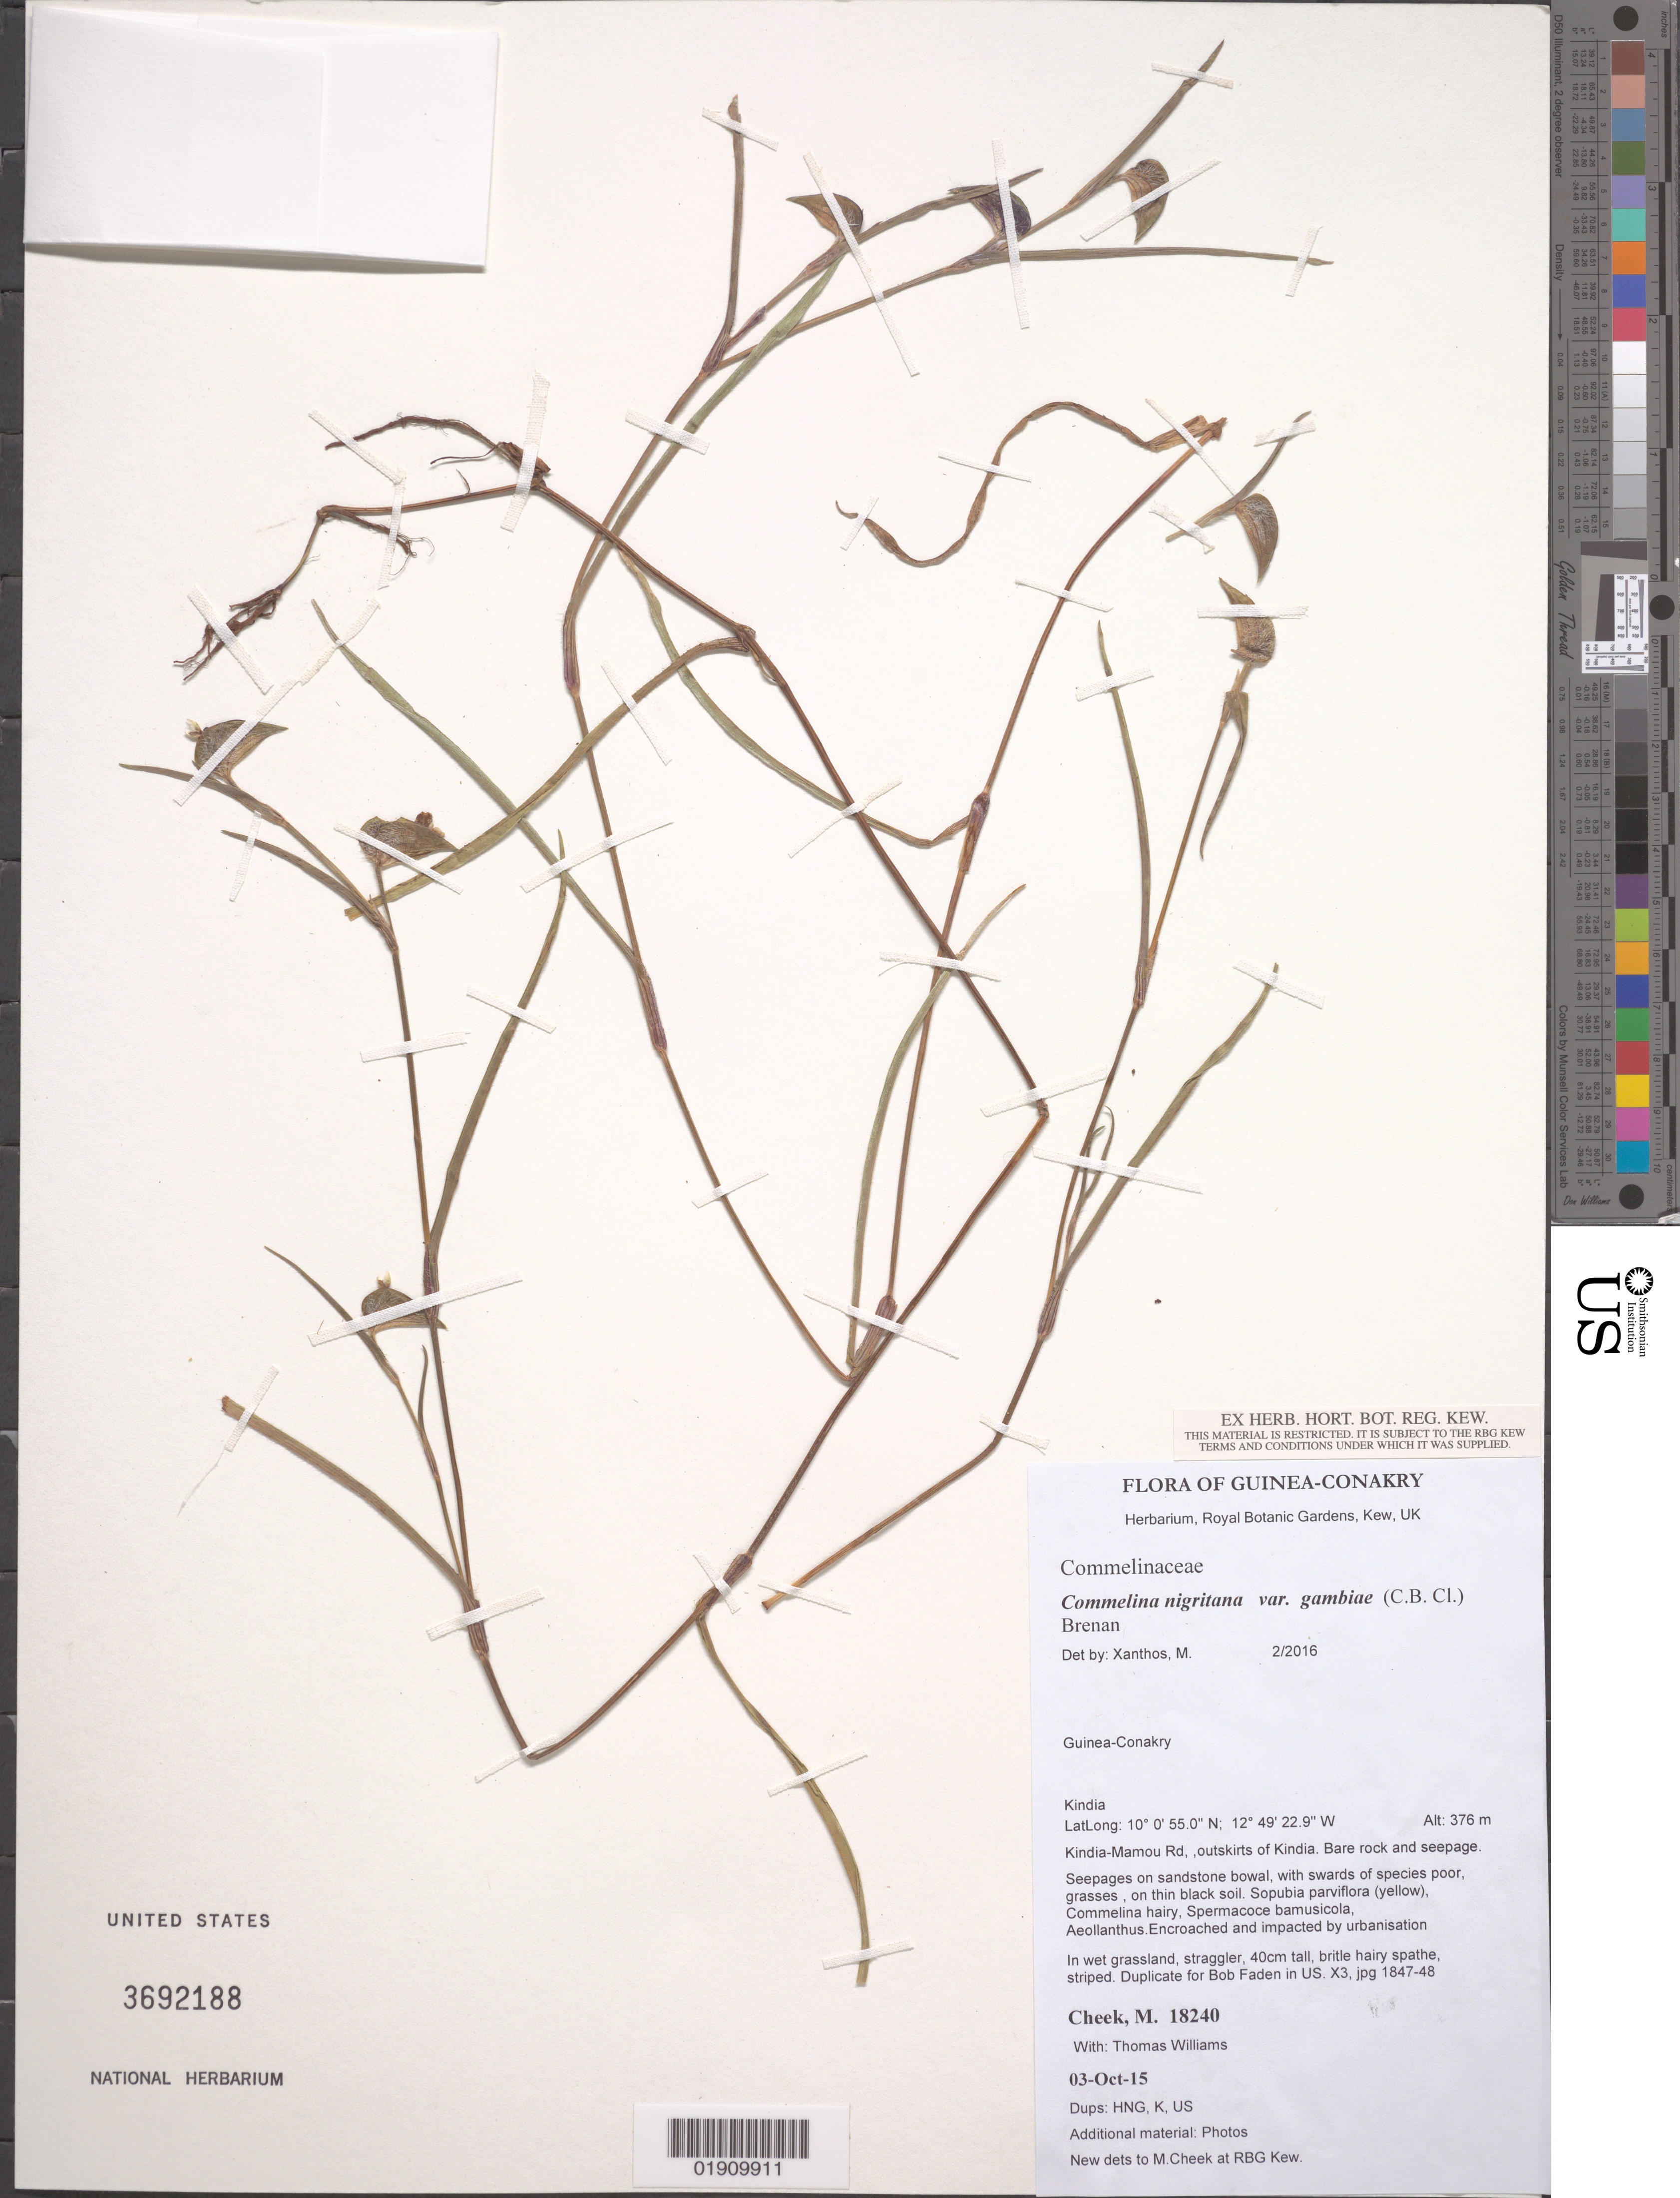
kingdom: Plantae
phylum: Tracheophyta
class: Liliopsida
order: Commelinales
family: Commelinaceae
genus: Commelina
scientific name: Commelina nigritana var. gambiae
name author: (C.B. Clarke) Brenan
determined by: Xanthos, M. D.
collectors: M. Cheek & T. Williams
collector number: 18240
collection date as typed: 03-Oct-15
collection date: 2015-10-03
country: Guinea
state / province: Conakry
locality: Guinea-Conakry, Kindia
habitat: Bare rock and seepage. Seepages on sandstone bowal,with swards of species poor, grasses,on thin black soil. In wet grassland.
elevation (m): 376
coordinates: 10°0'55.0"N, 12°49'22.9"W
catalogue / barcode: US 3692188